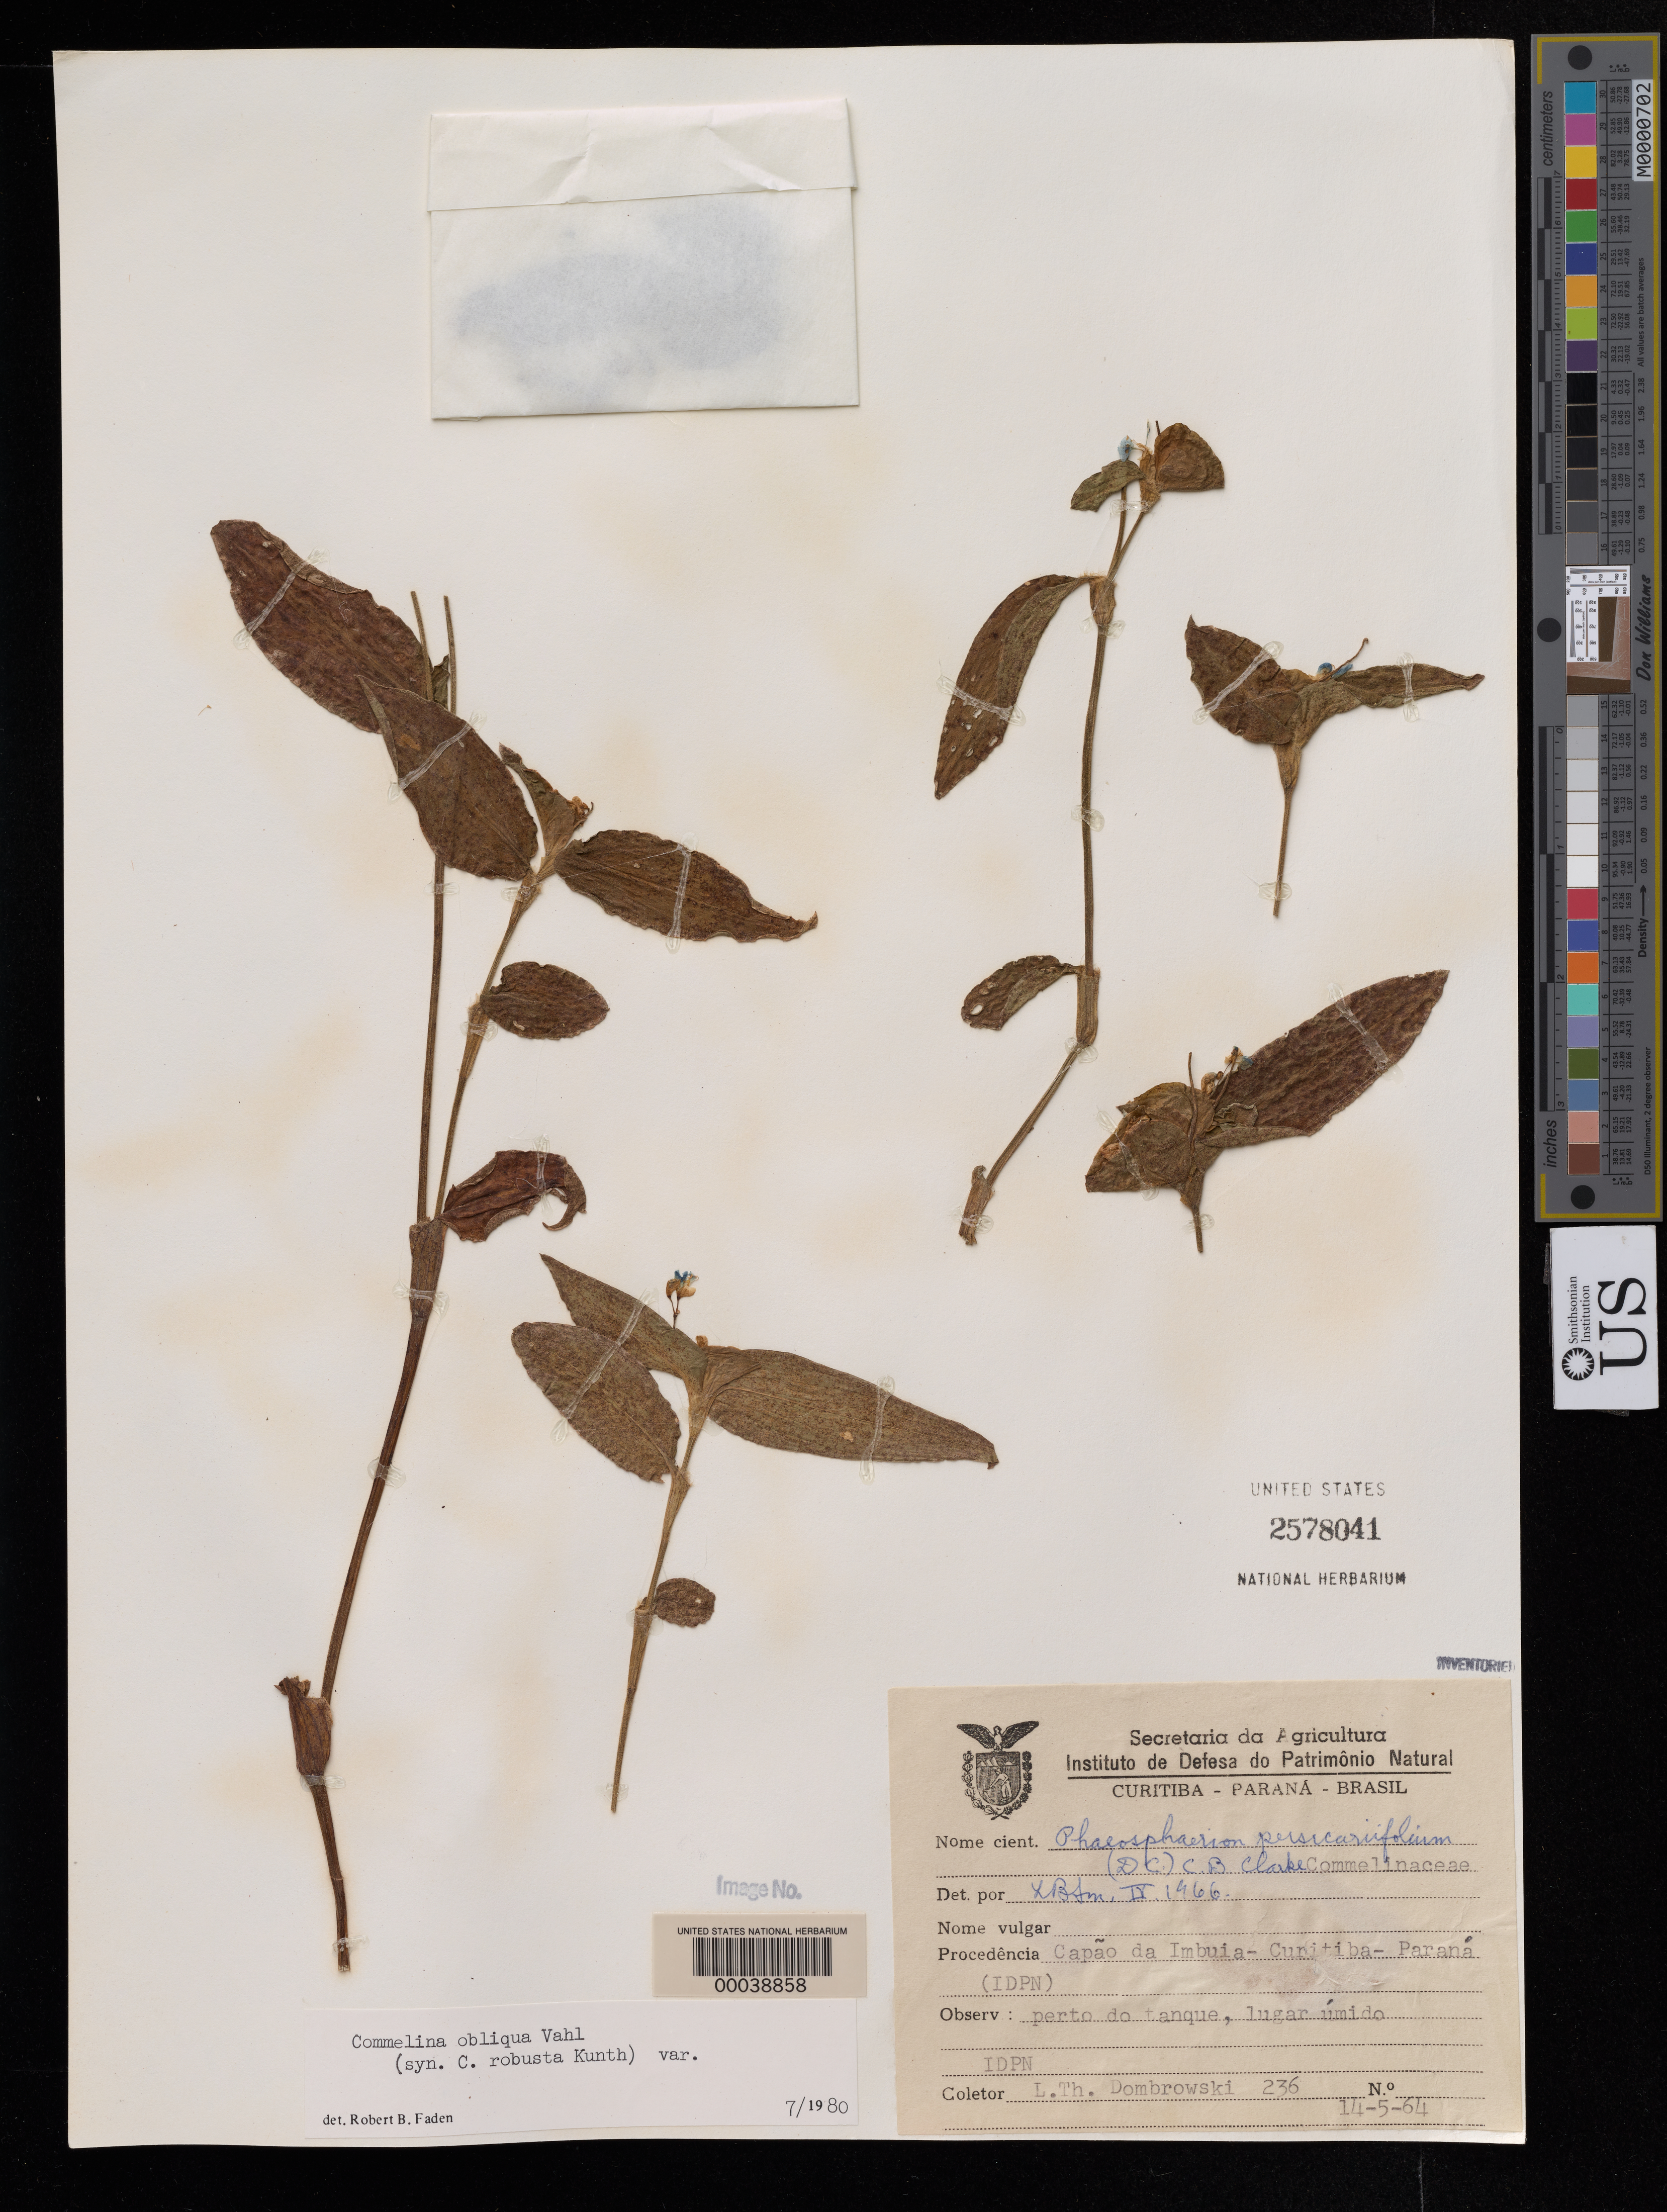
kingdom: Plantae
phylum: Tracheophyta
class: Liliopsida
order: Commelinales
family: Commelinaceae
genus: Commelina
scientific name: Commelina obliqua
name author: Vahl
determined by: Faden, Robert B., (US), Smithsonian Institution - National Museum of Natural History (UNITED STATES)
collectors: L. Dombrowski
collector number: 236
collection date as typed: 14 May 1964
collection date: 1964-05-14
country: Brazil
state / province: Paraná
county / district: Curitiba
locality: Capao da imbuia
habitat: Moist soil, humid place near pool of water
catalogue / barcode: US 2578041